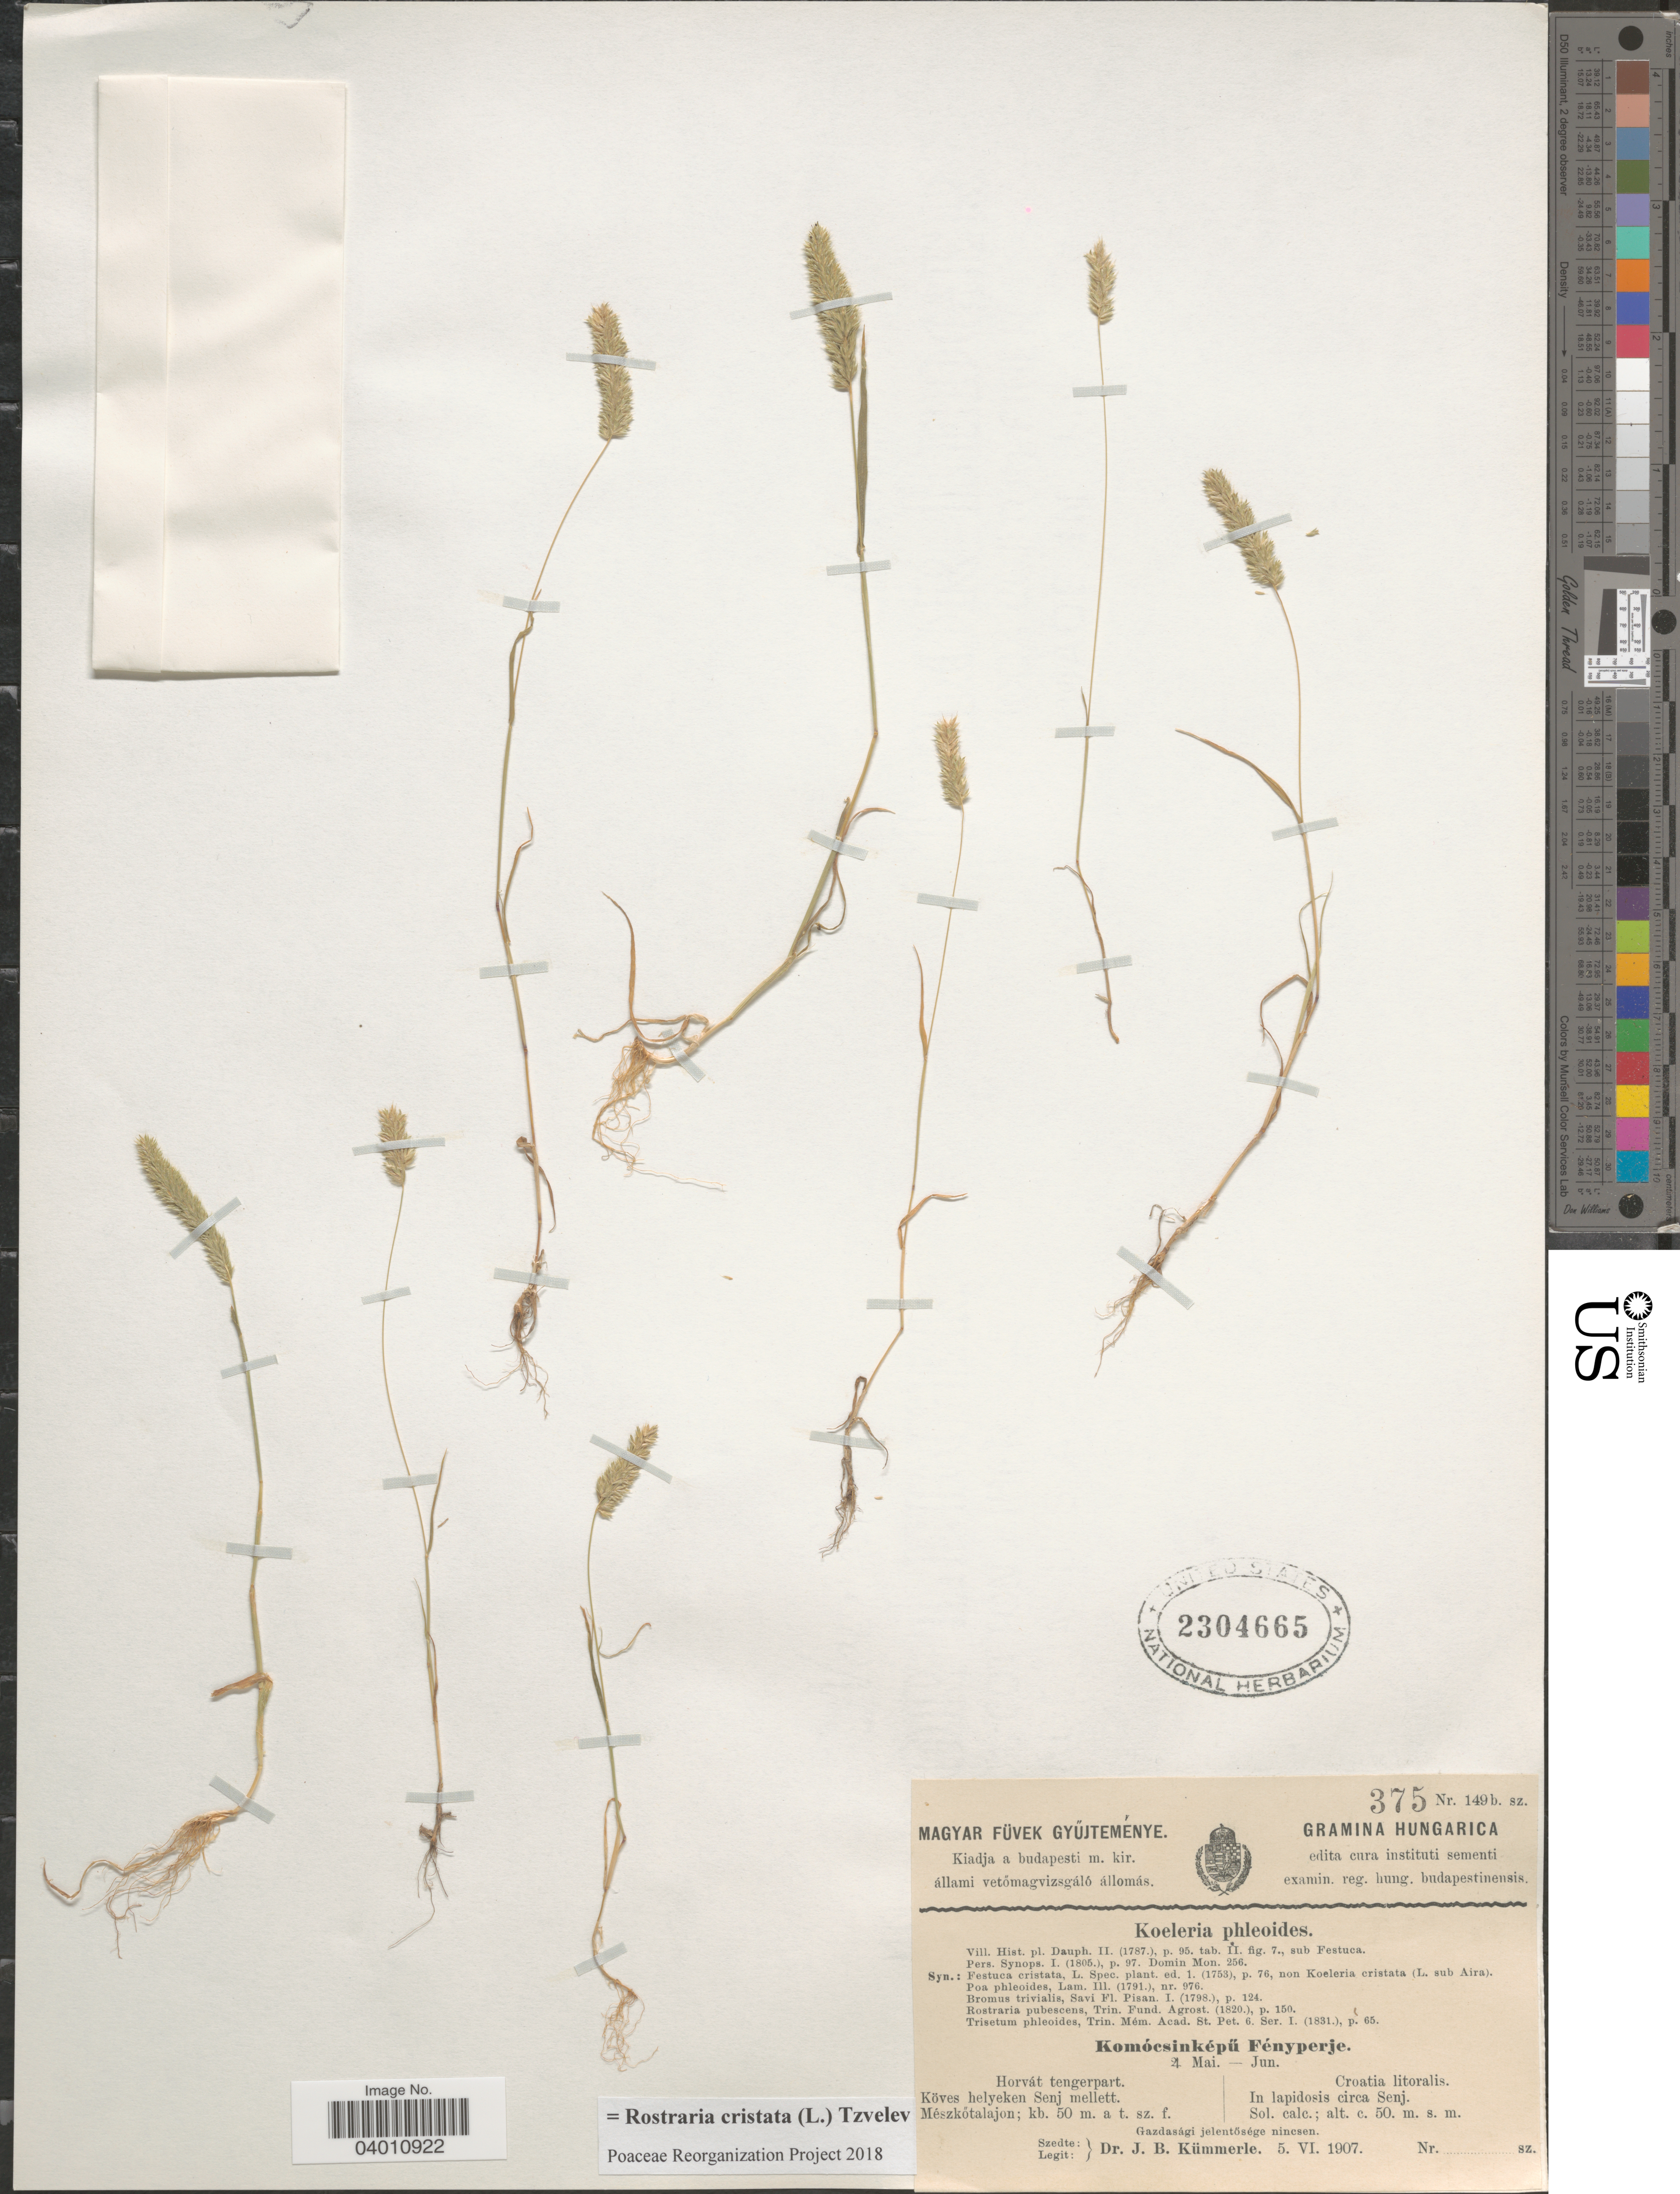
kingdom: Plantae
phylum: Tracheophyta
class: Liliopsida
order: Poales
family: Poaceae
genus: Rostraria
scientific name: Rostraria cristata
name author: (L.) Tzvelev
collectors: J. Kummerle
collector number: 375/149b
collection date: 1907-06-05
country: Croatia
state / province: Lika-Senj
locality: Croatia litoralis. In lapidosis circa Senj.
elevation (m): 50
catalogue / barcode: US 2304665